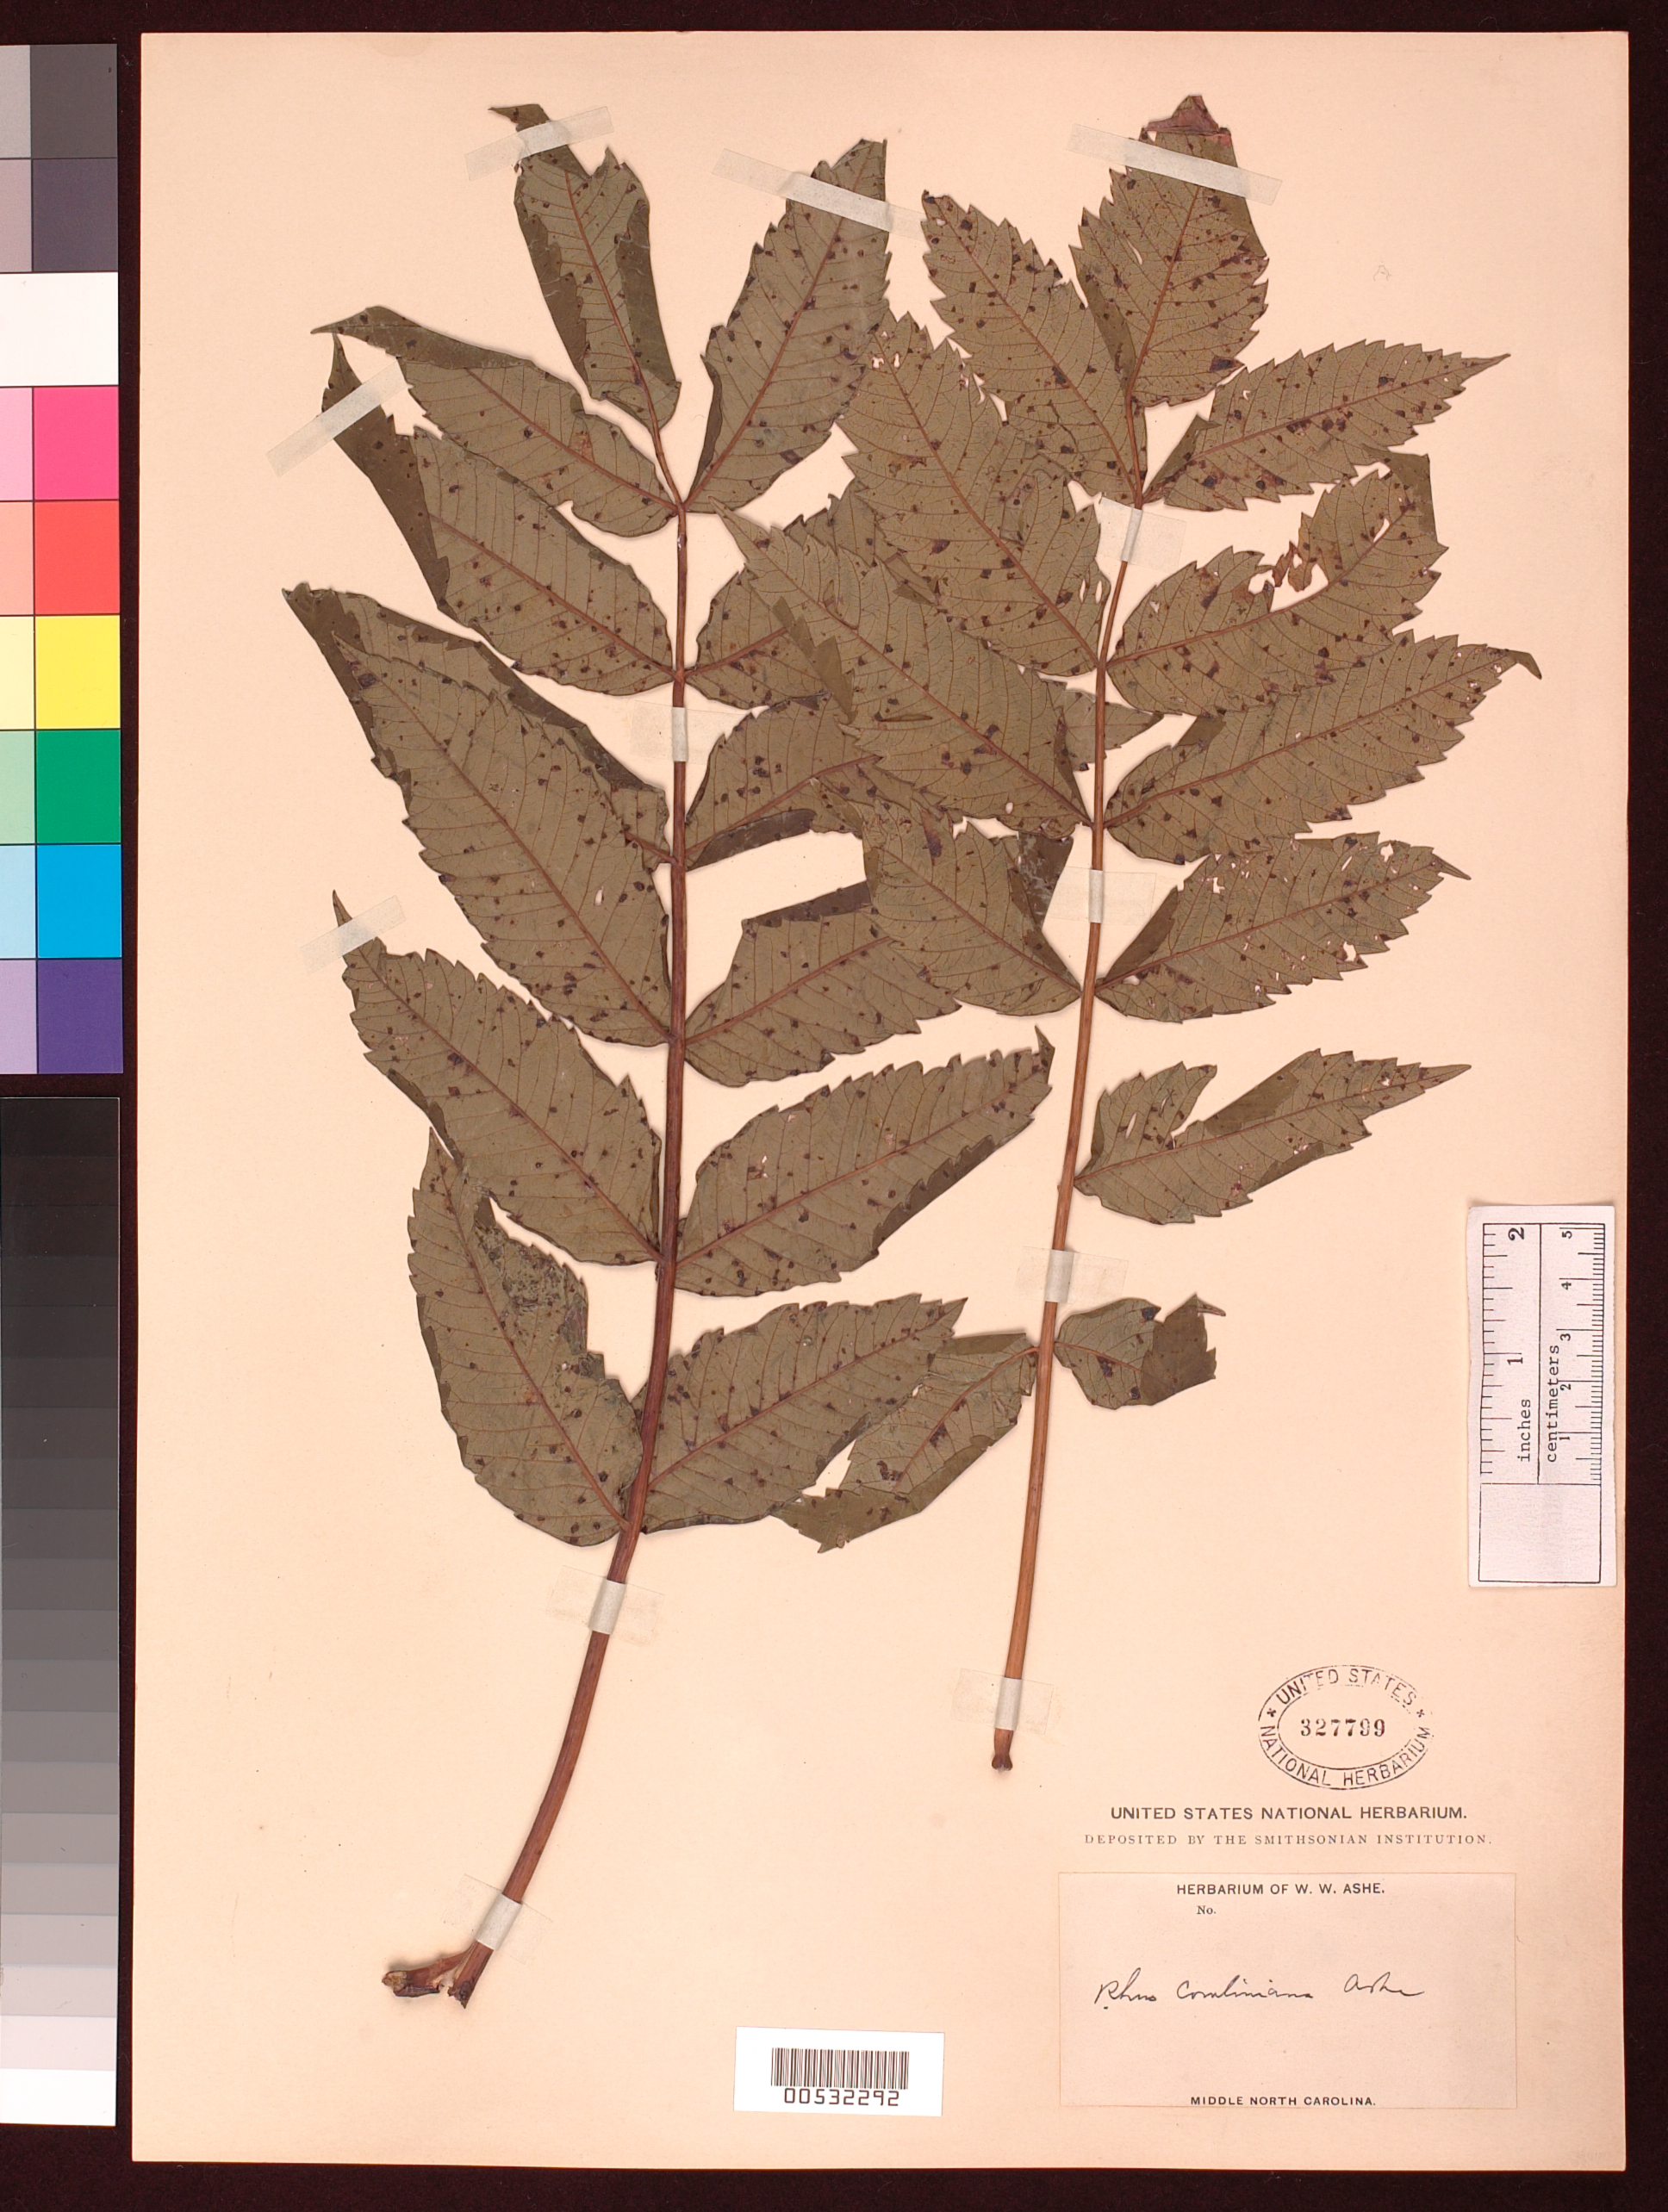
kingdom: Plantae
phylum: Tracheophyta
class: Magnoliopsida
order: Sapindales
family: Anacardiaceae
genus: Rhus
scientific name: Rhus michauxii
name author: Sarg.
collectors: ex herb. W.W. Ashe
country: United States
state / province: North Carolina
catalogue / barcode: US 327799